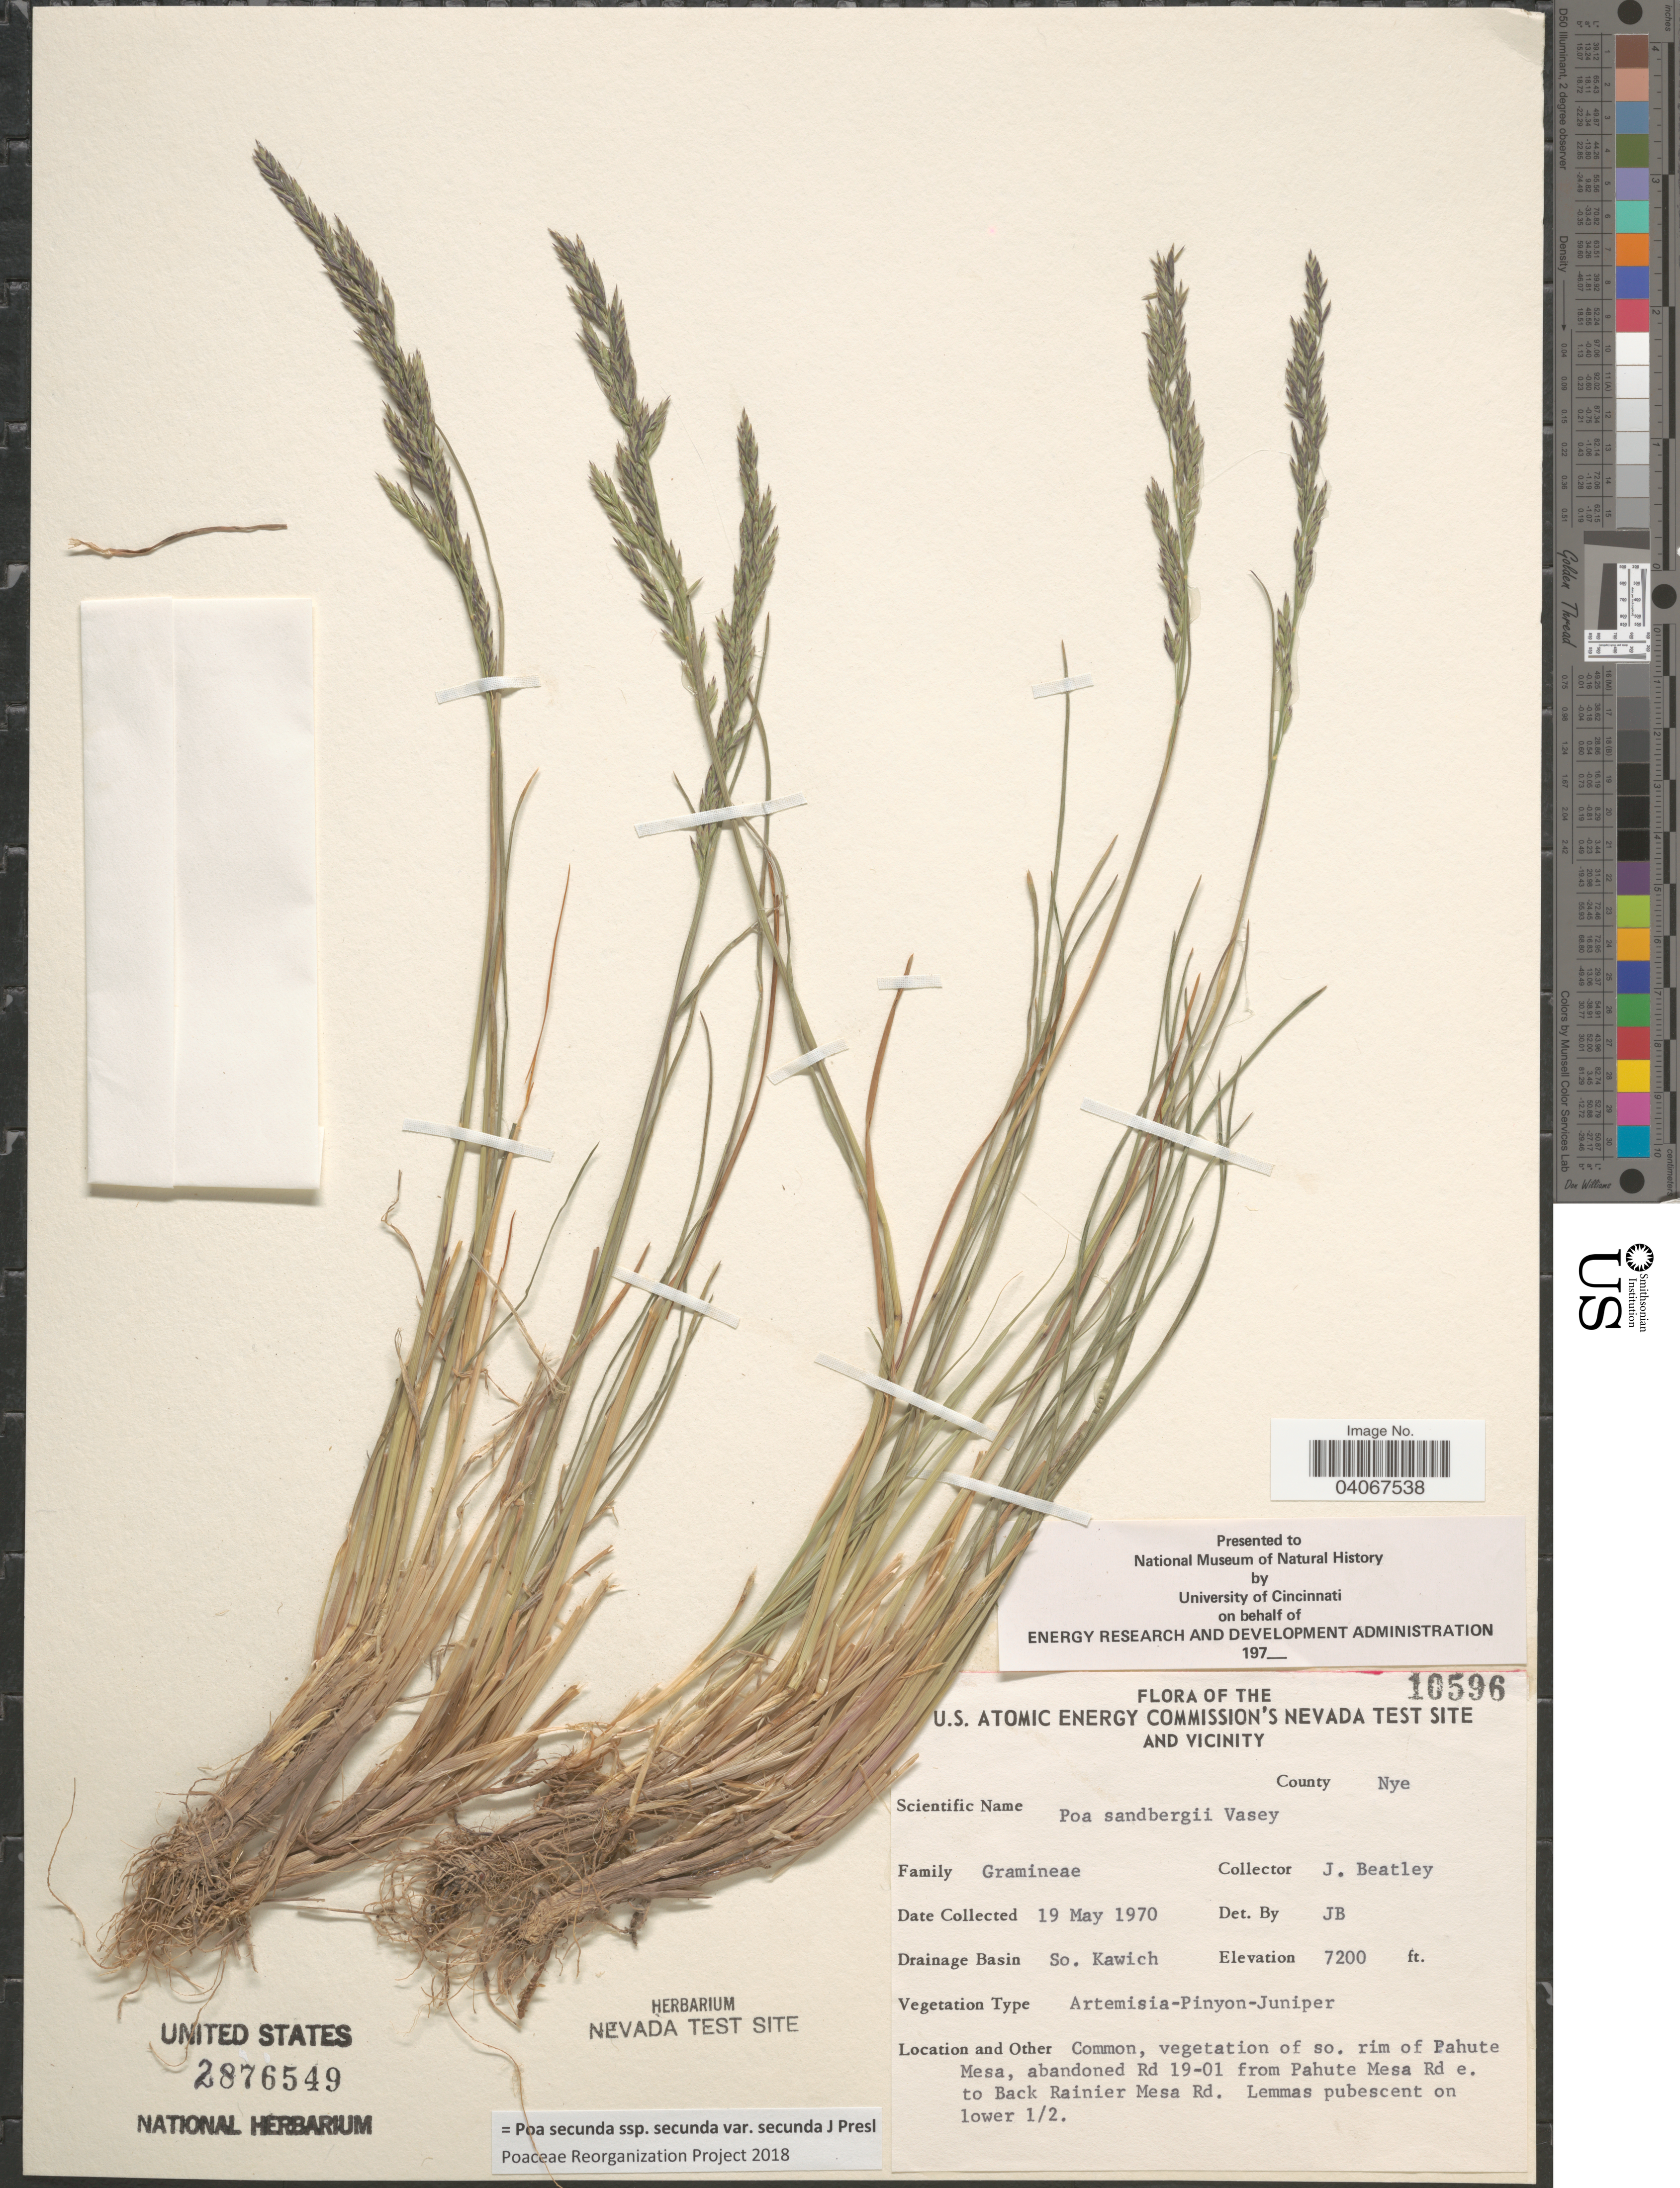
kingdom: Plantae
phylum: Tracheophyta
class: Liliopsida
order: Poales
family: Poaceae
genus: Poa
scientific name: Poa secunda subsp. secunda var. secunda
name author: J. Presl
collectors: J. C. Beatley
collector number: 10596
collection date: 1970-05-19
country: United States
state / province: Nevada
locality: The U.S. Atomic Energy Commission's Nevada Test Site and Vicinity. County Nye. Drainage Basin So. Kawich. Vegetation of so. rim of Pahute Mesa, abandoned Rd 19-01 from Pahute Mesa Rd e. to Back Rainier Mesa Rd.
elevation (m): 2195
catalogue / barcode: US 2876549